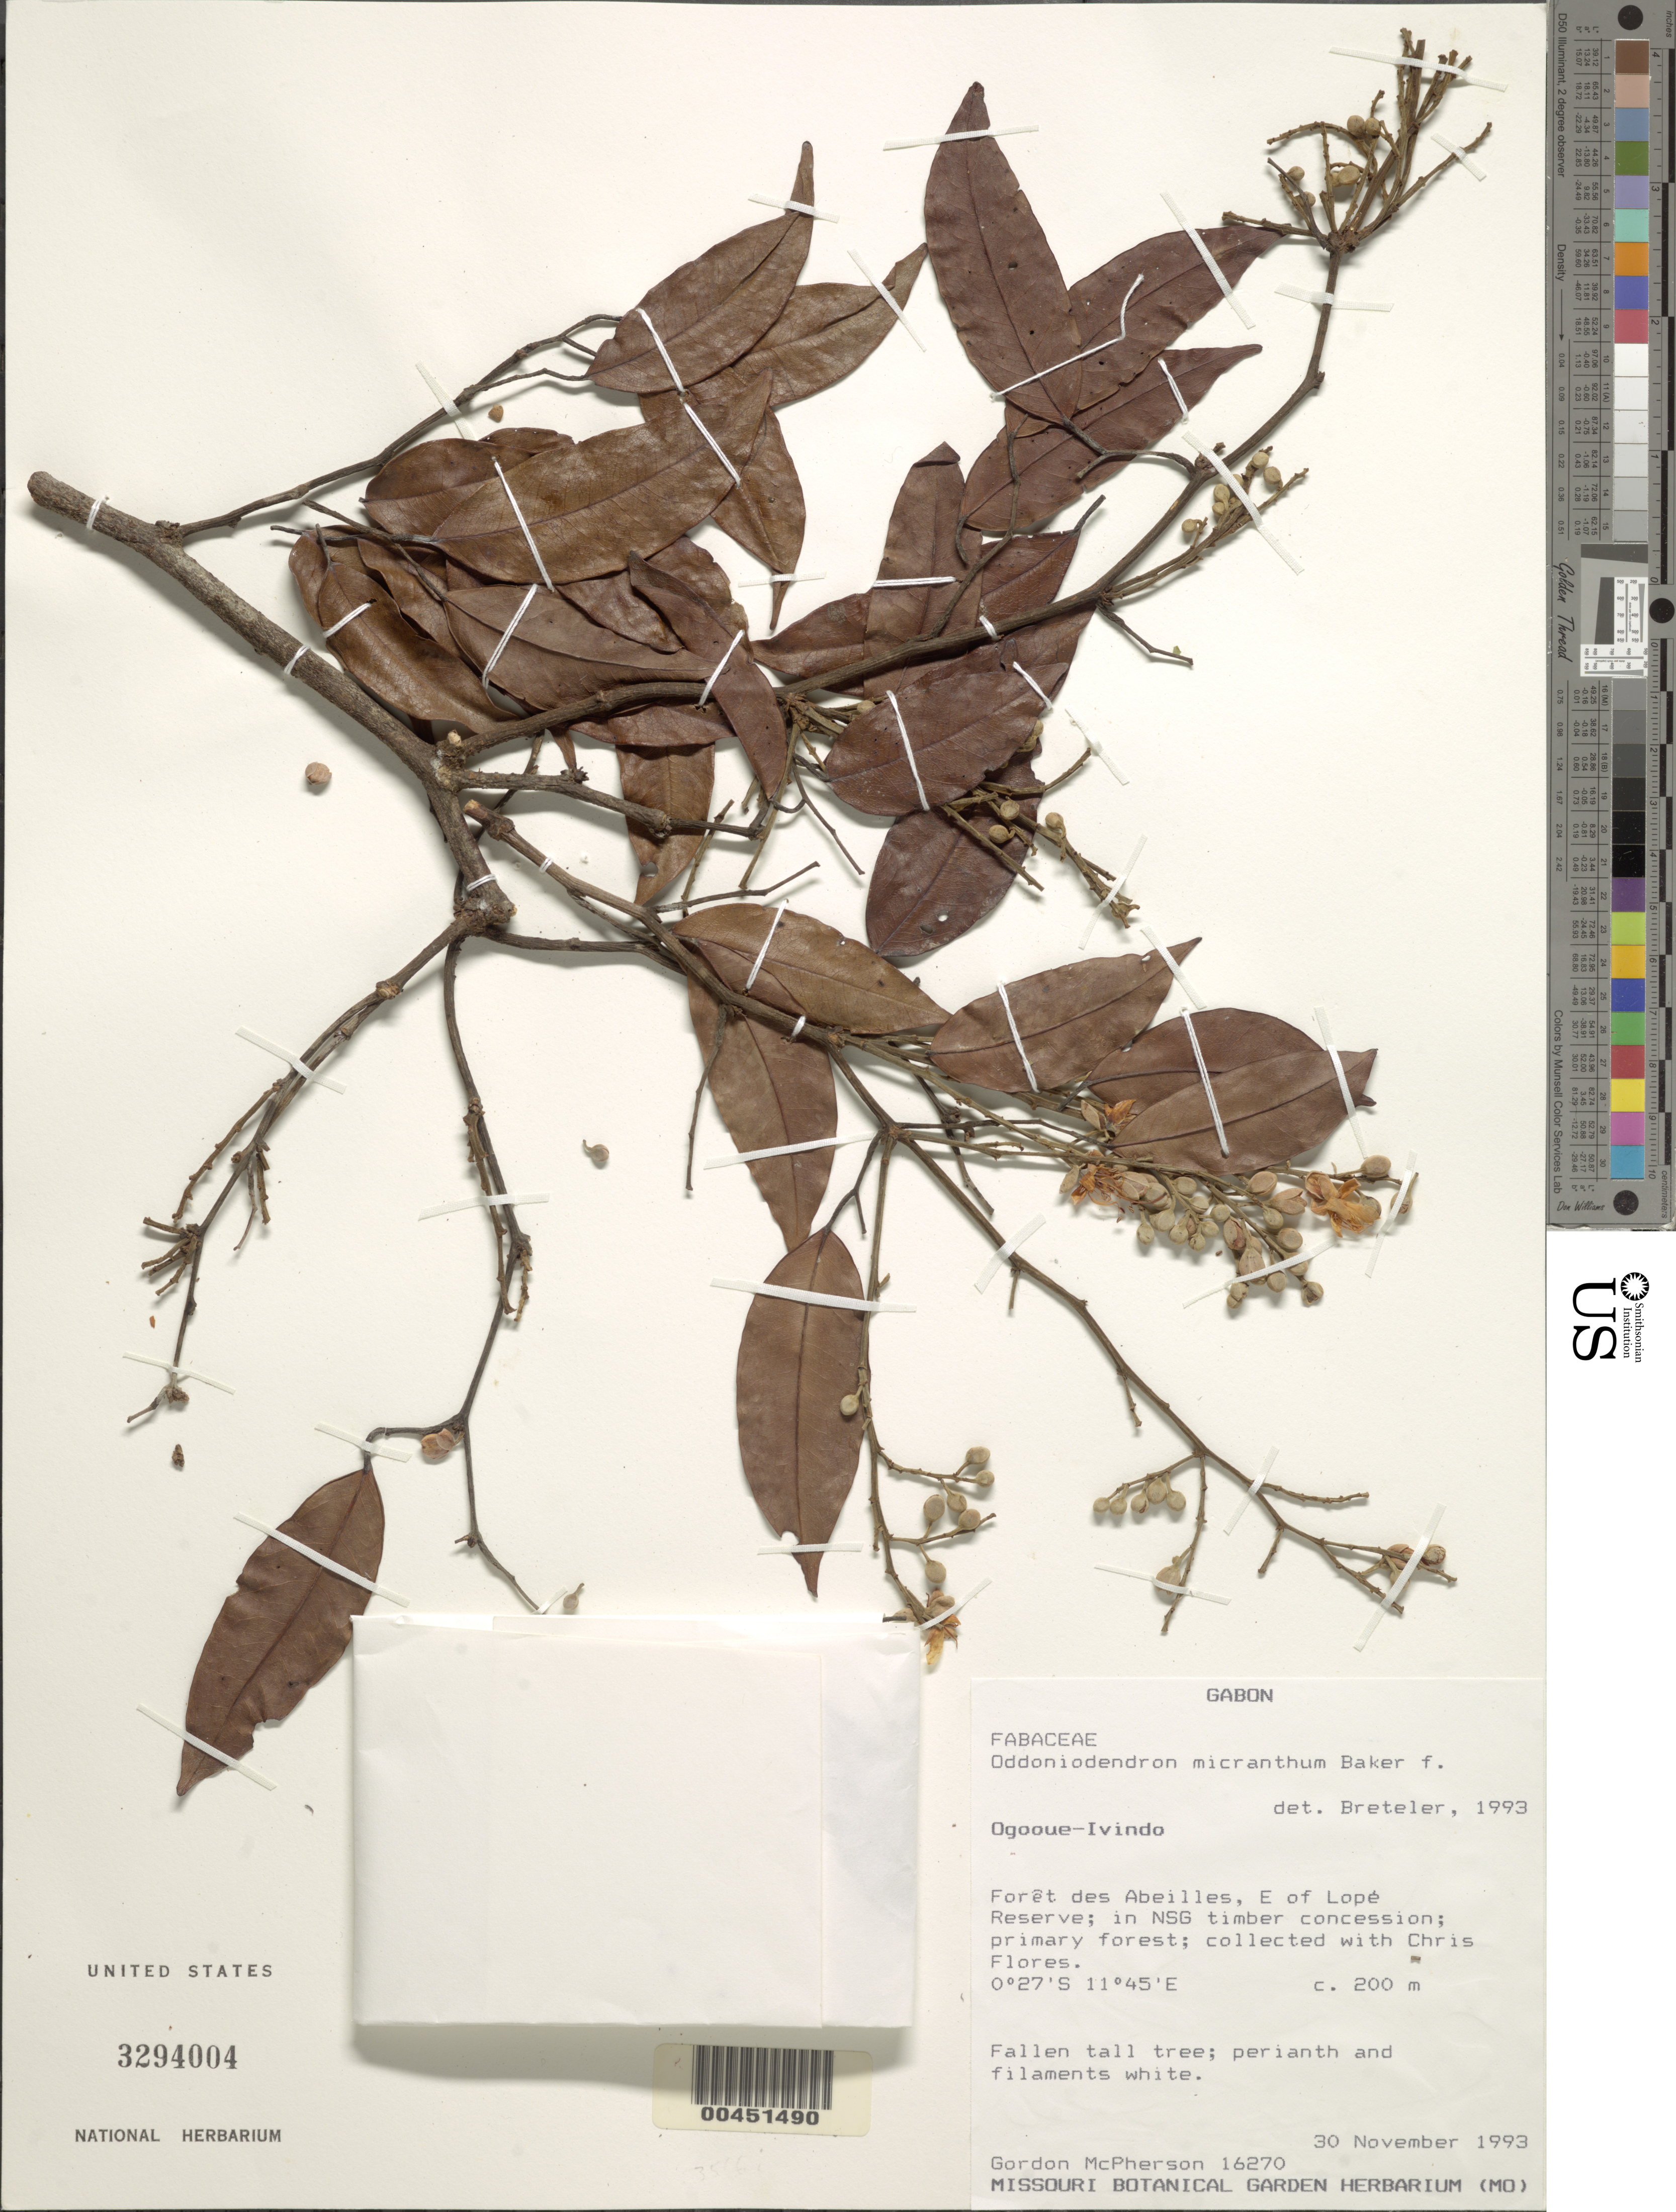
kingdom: Plantae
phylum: Tracheophyta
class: Magnoliopsida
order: Fabales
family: Fabaceae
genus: Oddoniodendron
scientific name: Oddoniodendron micranthum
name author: (Harms) Baker f.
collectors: G. D. McPherson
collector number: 16270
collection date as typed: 30 Nov 1993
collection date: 1993-11-30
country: Gabon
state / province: Ogooué-ivindo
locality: E of Lope Reserve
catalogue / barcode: US 3294004